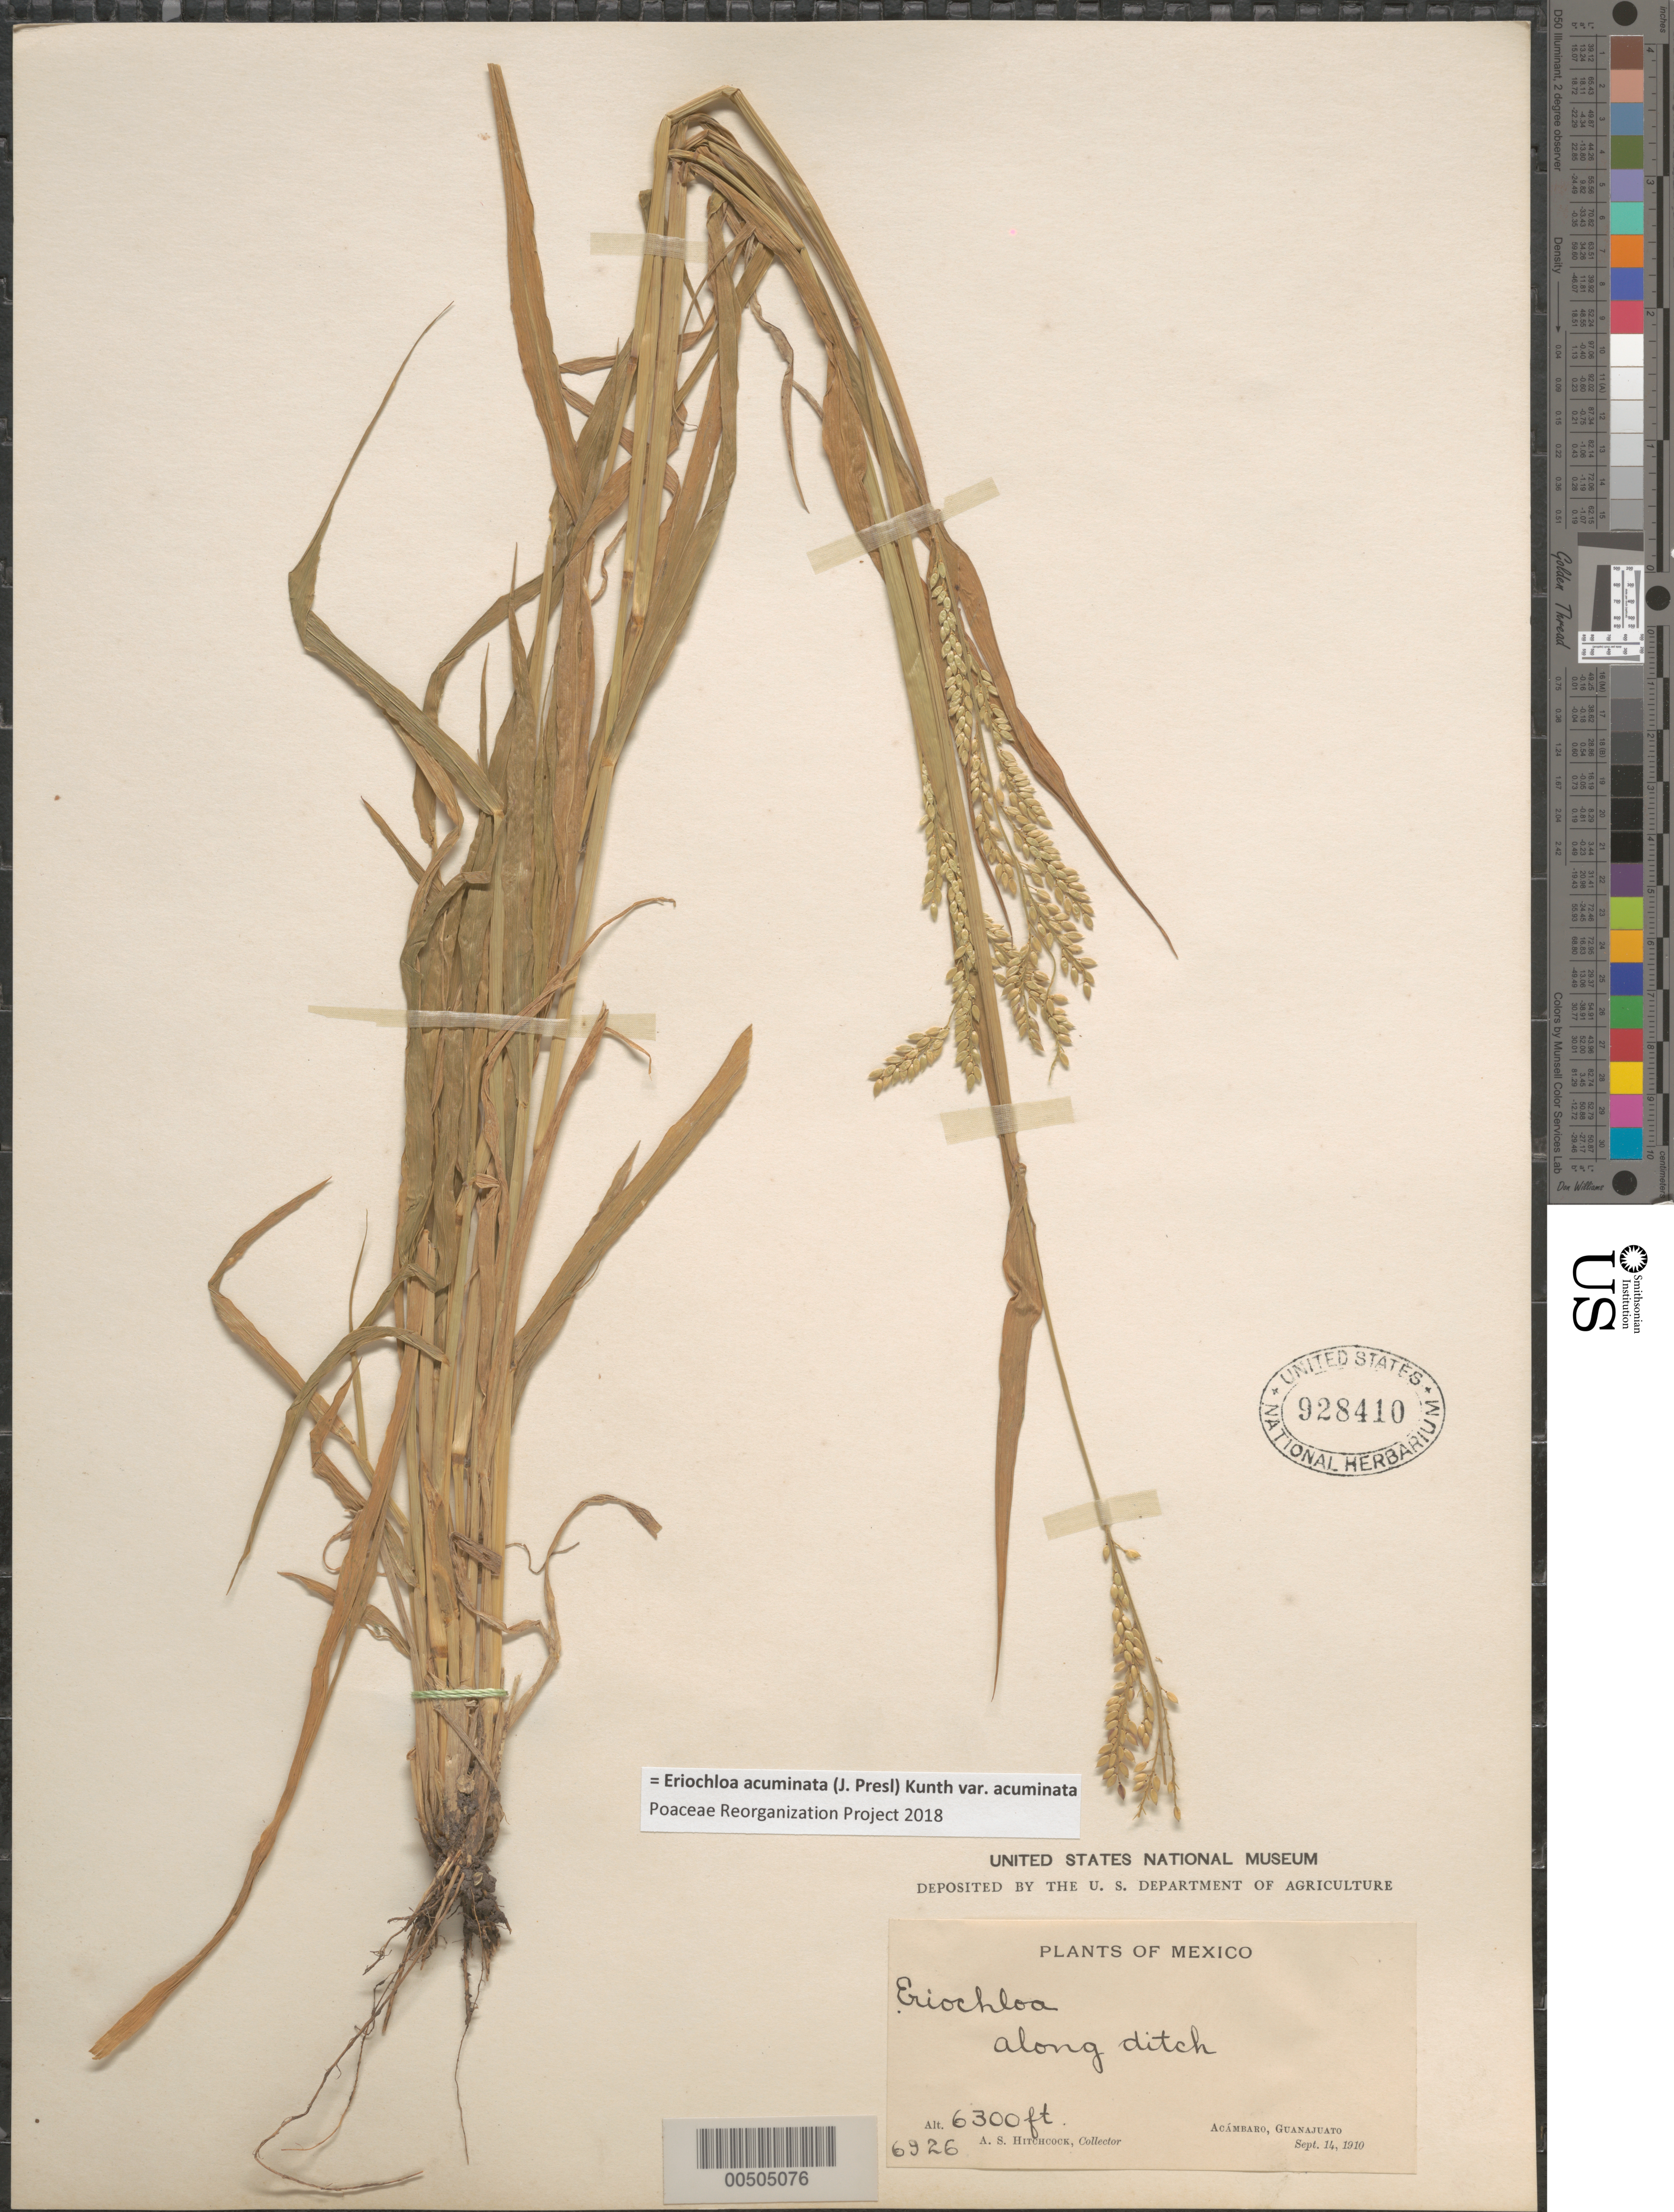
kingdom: Plantae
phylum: Tracheophyta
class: Liliopsida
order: Poales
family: Poaceae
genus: Eriochloa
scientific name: Eriochloa acuminata var. acuminata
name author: (J. Presl) Kunth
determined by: Poaceae Reorganization Project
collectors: A. S. Hitchcock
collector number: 6926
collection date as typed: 14 Sep 1910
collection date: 1910-09-14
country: Mexico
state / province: Guanajuato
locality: Acámbaro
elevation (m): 1920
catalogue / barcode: US 928410